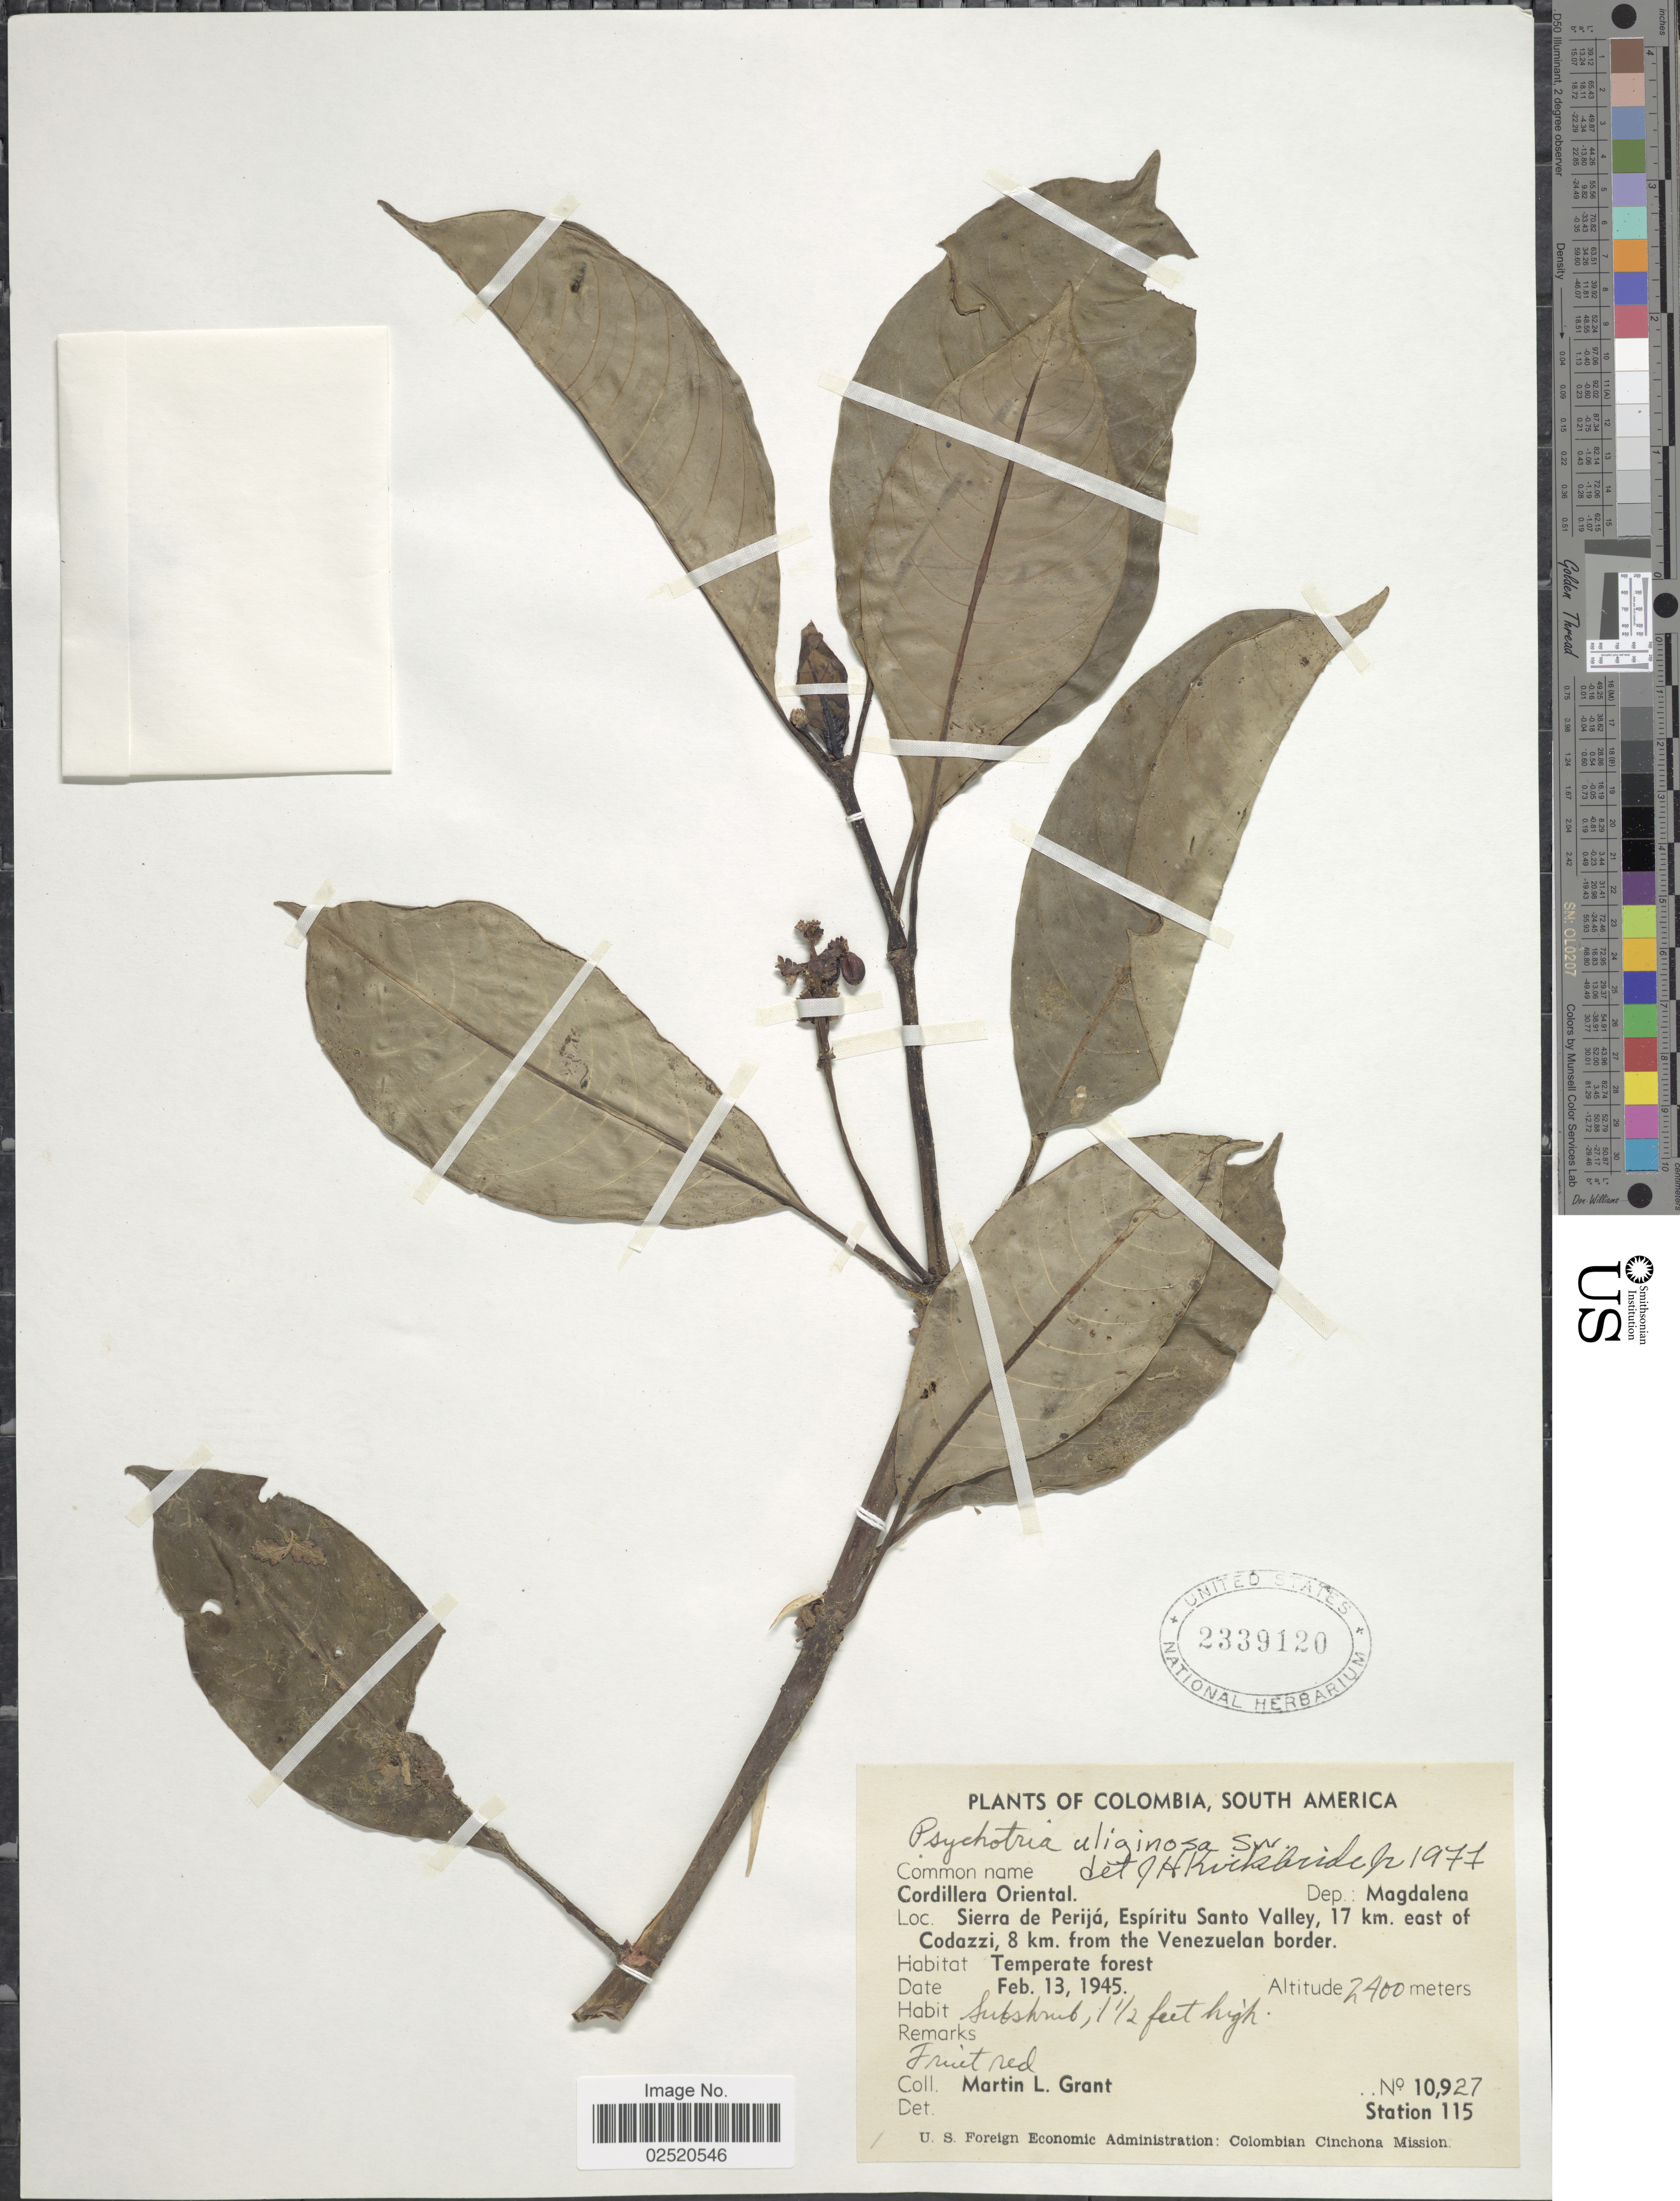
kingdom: Plantae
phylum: Tracheophyta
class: Magnoliopsida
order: Gentianales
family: Rubiaceae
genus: Psychotria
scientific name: Psychotria uliginosa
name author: Sw.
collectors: M. L. Grant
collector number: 10927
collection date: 1945-02-13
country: Colombia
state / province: Magdalena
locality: Cordillera Oriental. Sierra de Perijá, Espíritu Santo Valley, 17 km. east of Codazzi, 8 km. from the Venezuelan border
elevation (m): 2400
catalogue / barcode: US 2339120